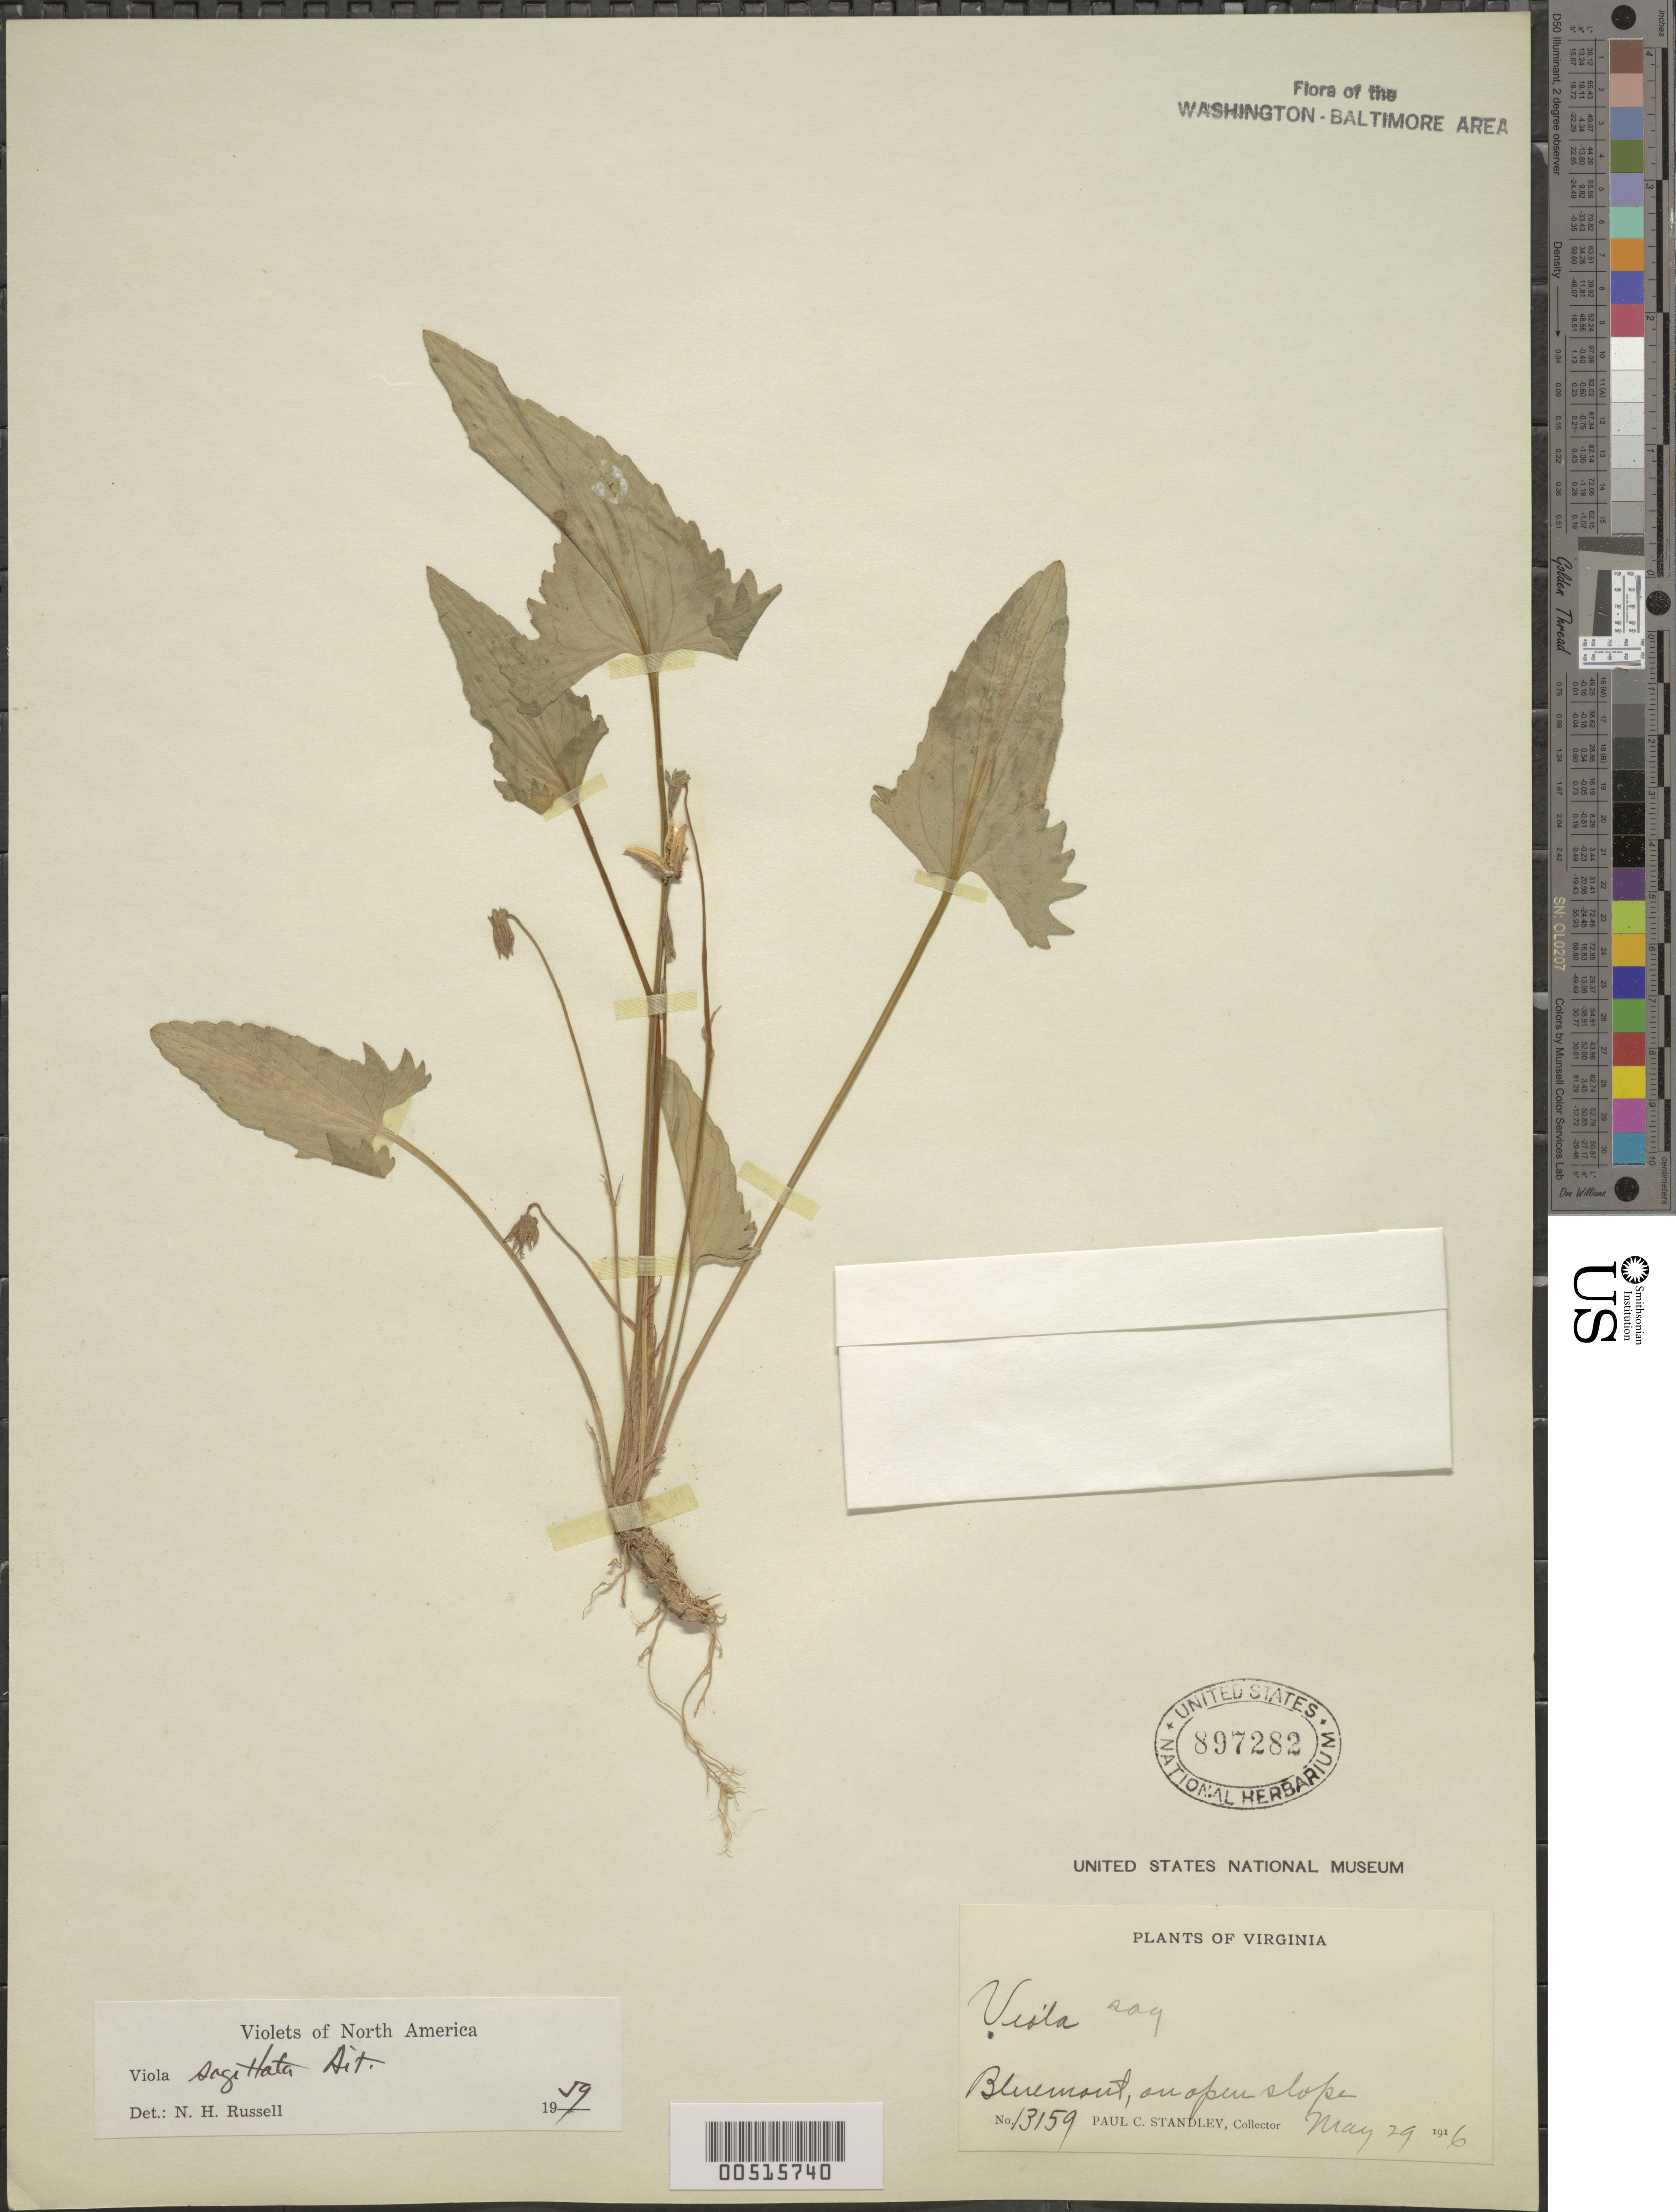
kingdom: Plantae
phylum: Tracheophyta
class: Magnoliopsida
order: Malpighiales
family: Violaceae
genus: Viola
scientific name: Viola sagittata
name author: Aiton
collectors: P. C. Standley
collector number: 13159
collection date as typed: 29 May 1916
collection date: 1916-05-29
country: United States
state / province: Virginia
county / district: Loudoun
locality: Bluemont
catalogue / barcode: US 897282